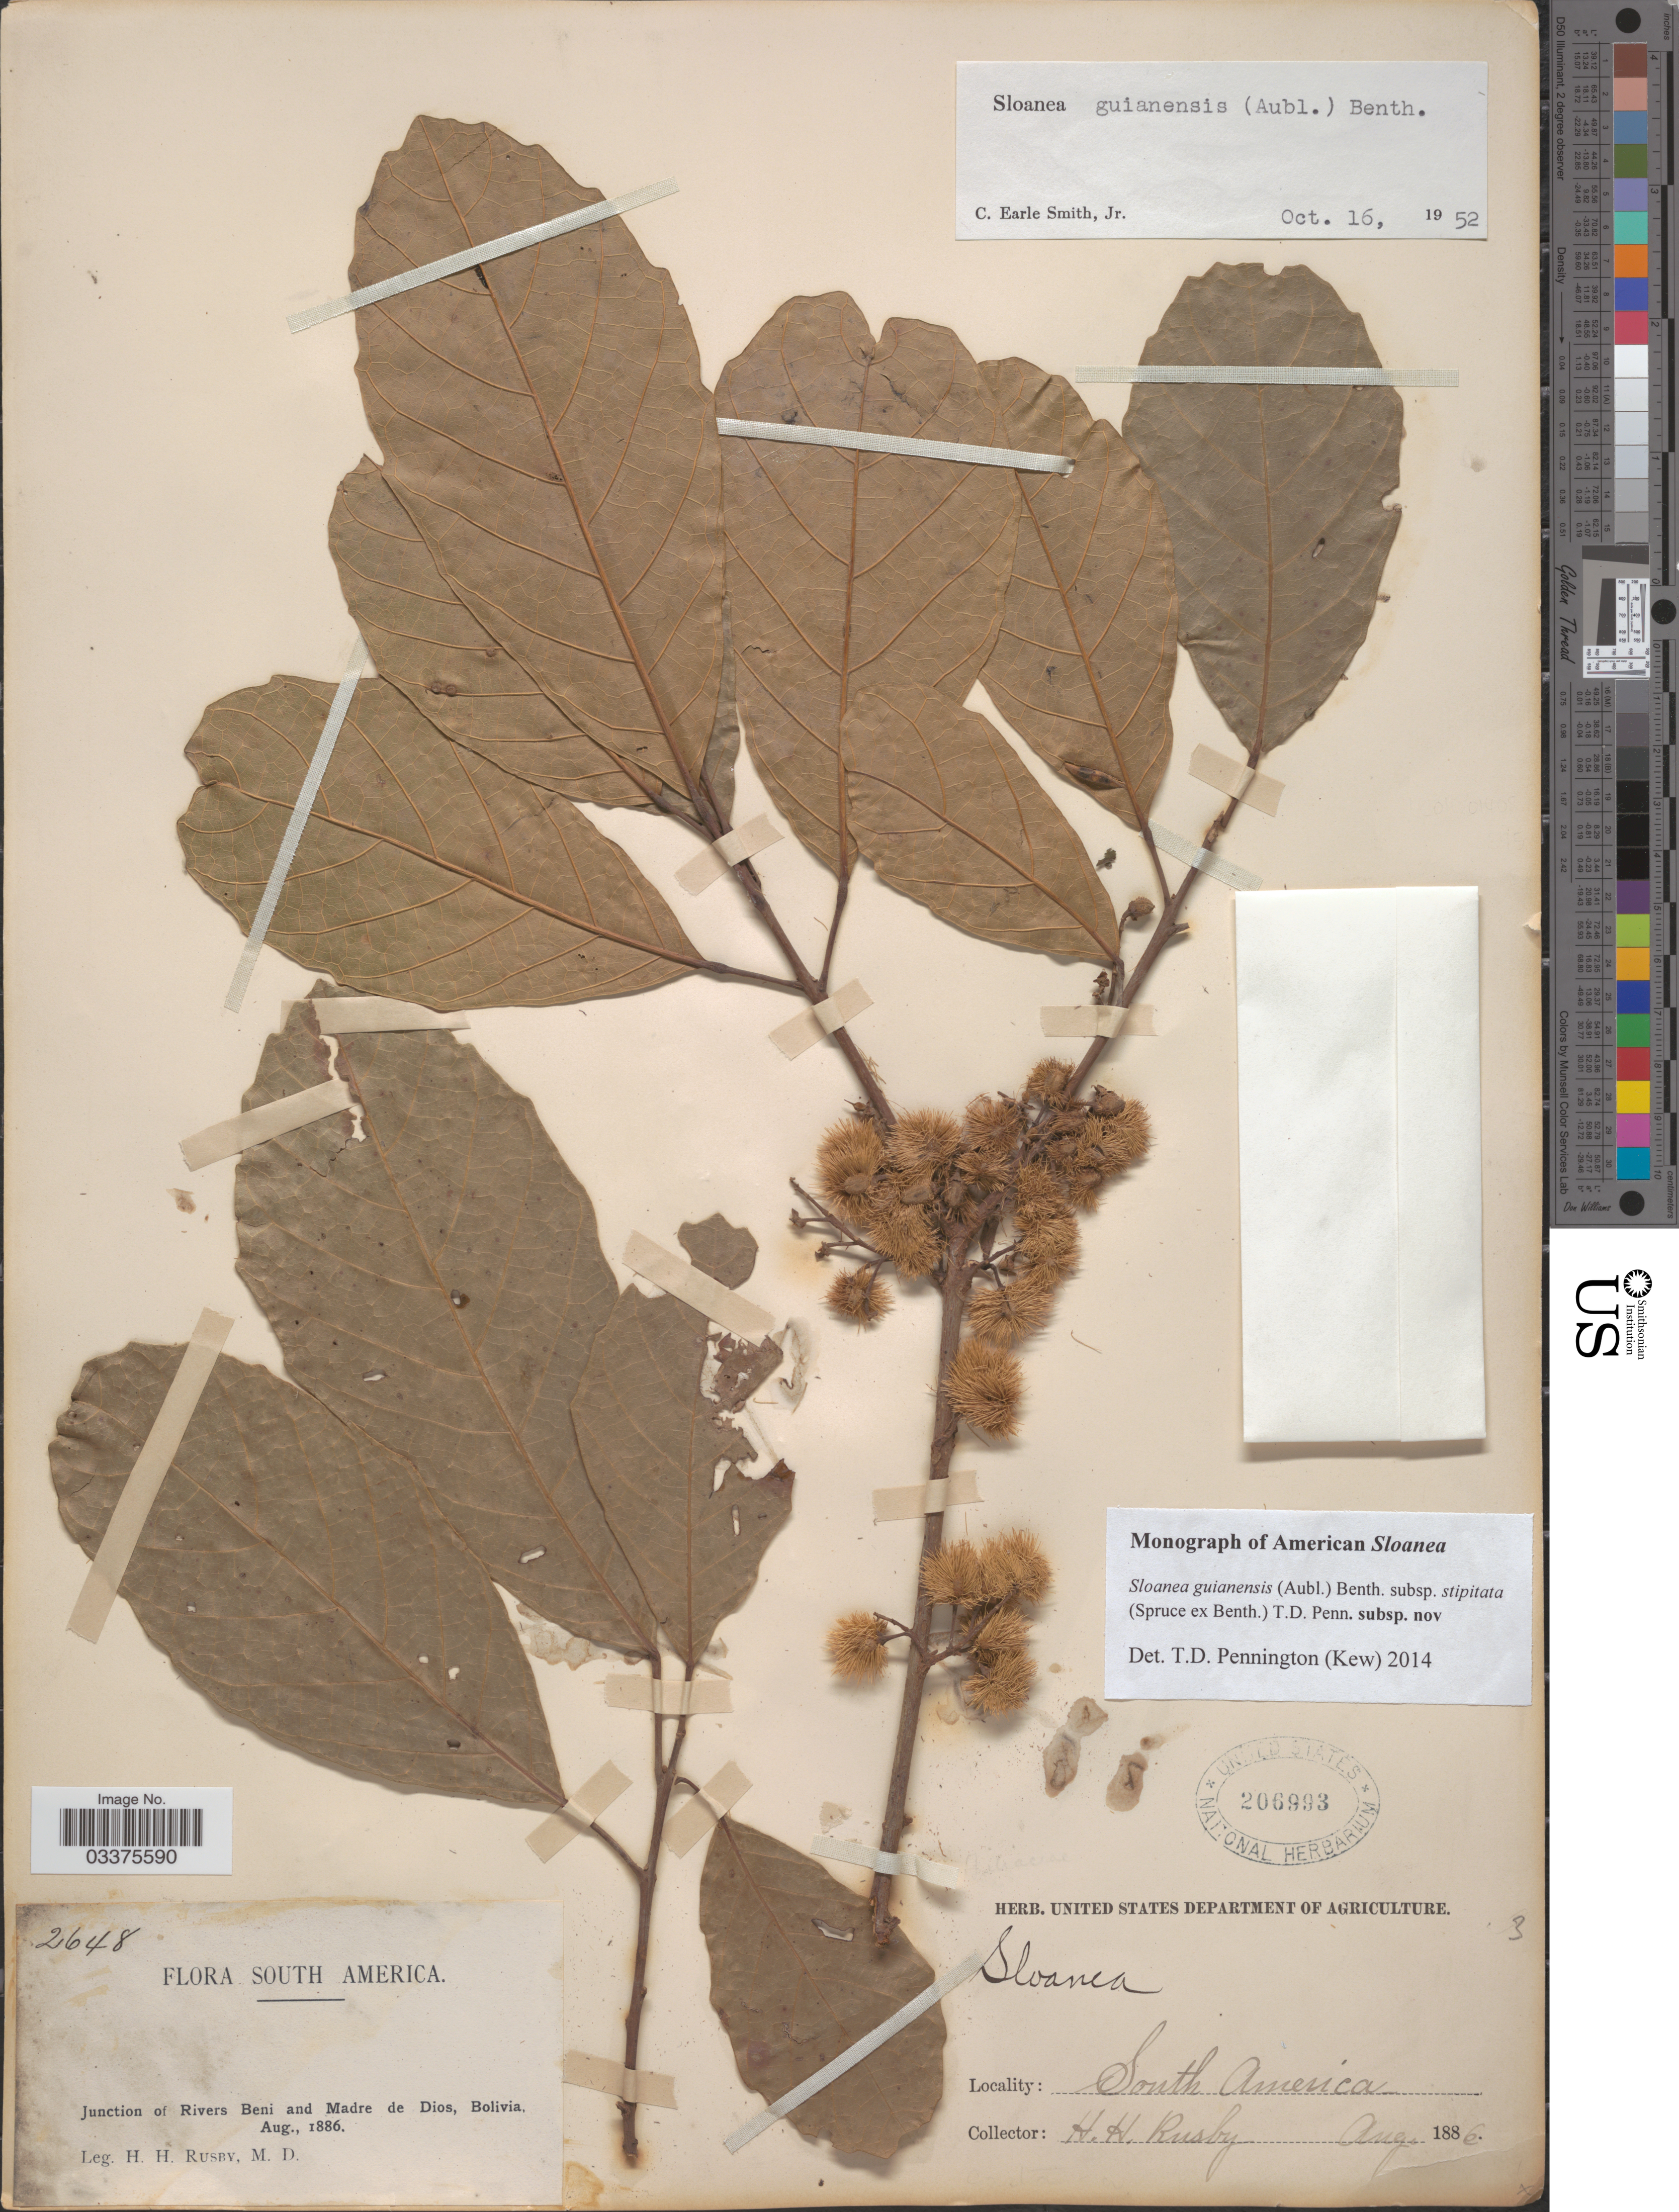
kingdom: Plantae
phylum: Tracheophyta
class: Magnoliopsida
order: Oxalidales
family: Elaeocarpaceae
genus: Sloanea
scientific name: Sloanea guianensis subsp. stipitata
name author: (Spruce ex Benth.) T.D. Penn.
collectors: H. H. Rusby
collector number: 2648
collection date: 1886-08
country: Bolivia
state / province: Beni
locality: Junction of Rivers Beni and Madre de Dios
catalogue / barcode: US 206993